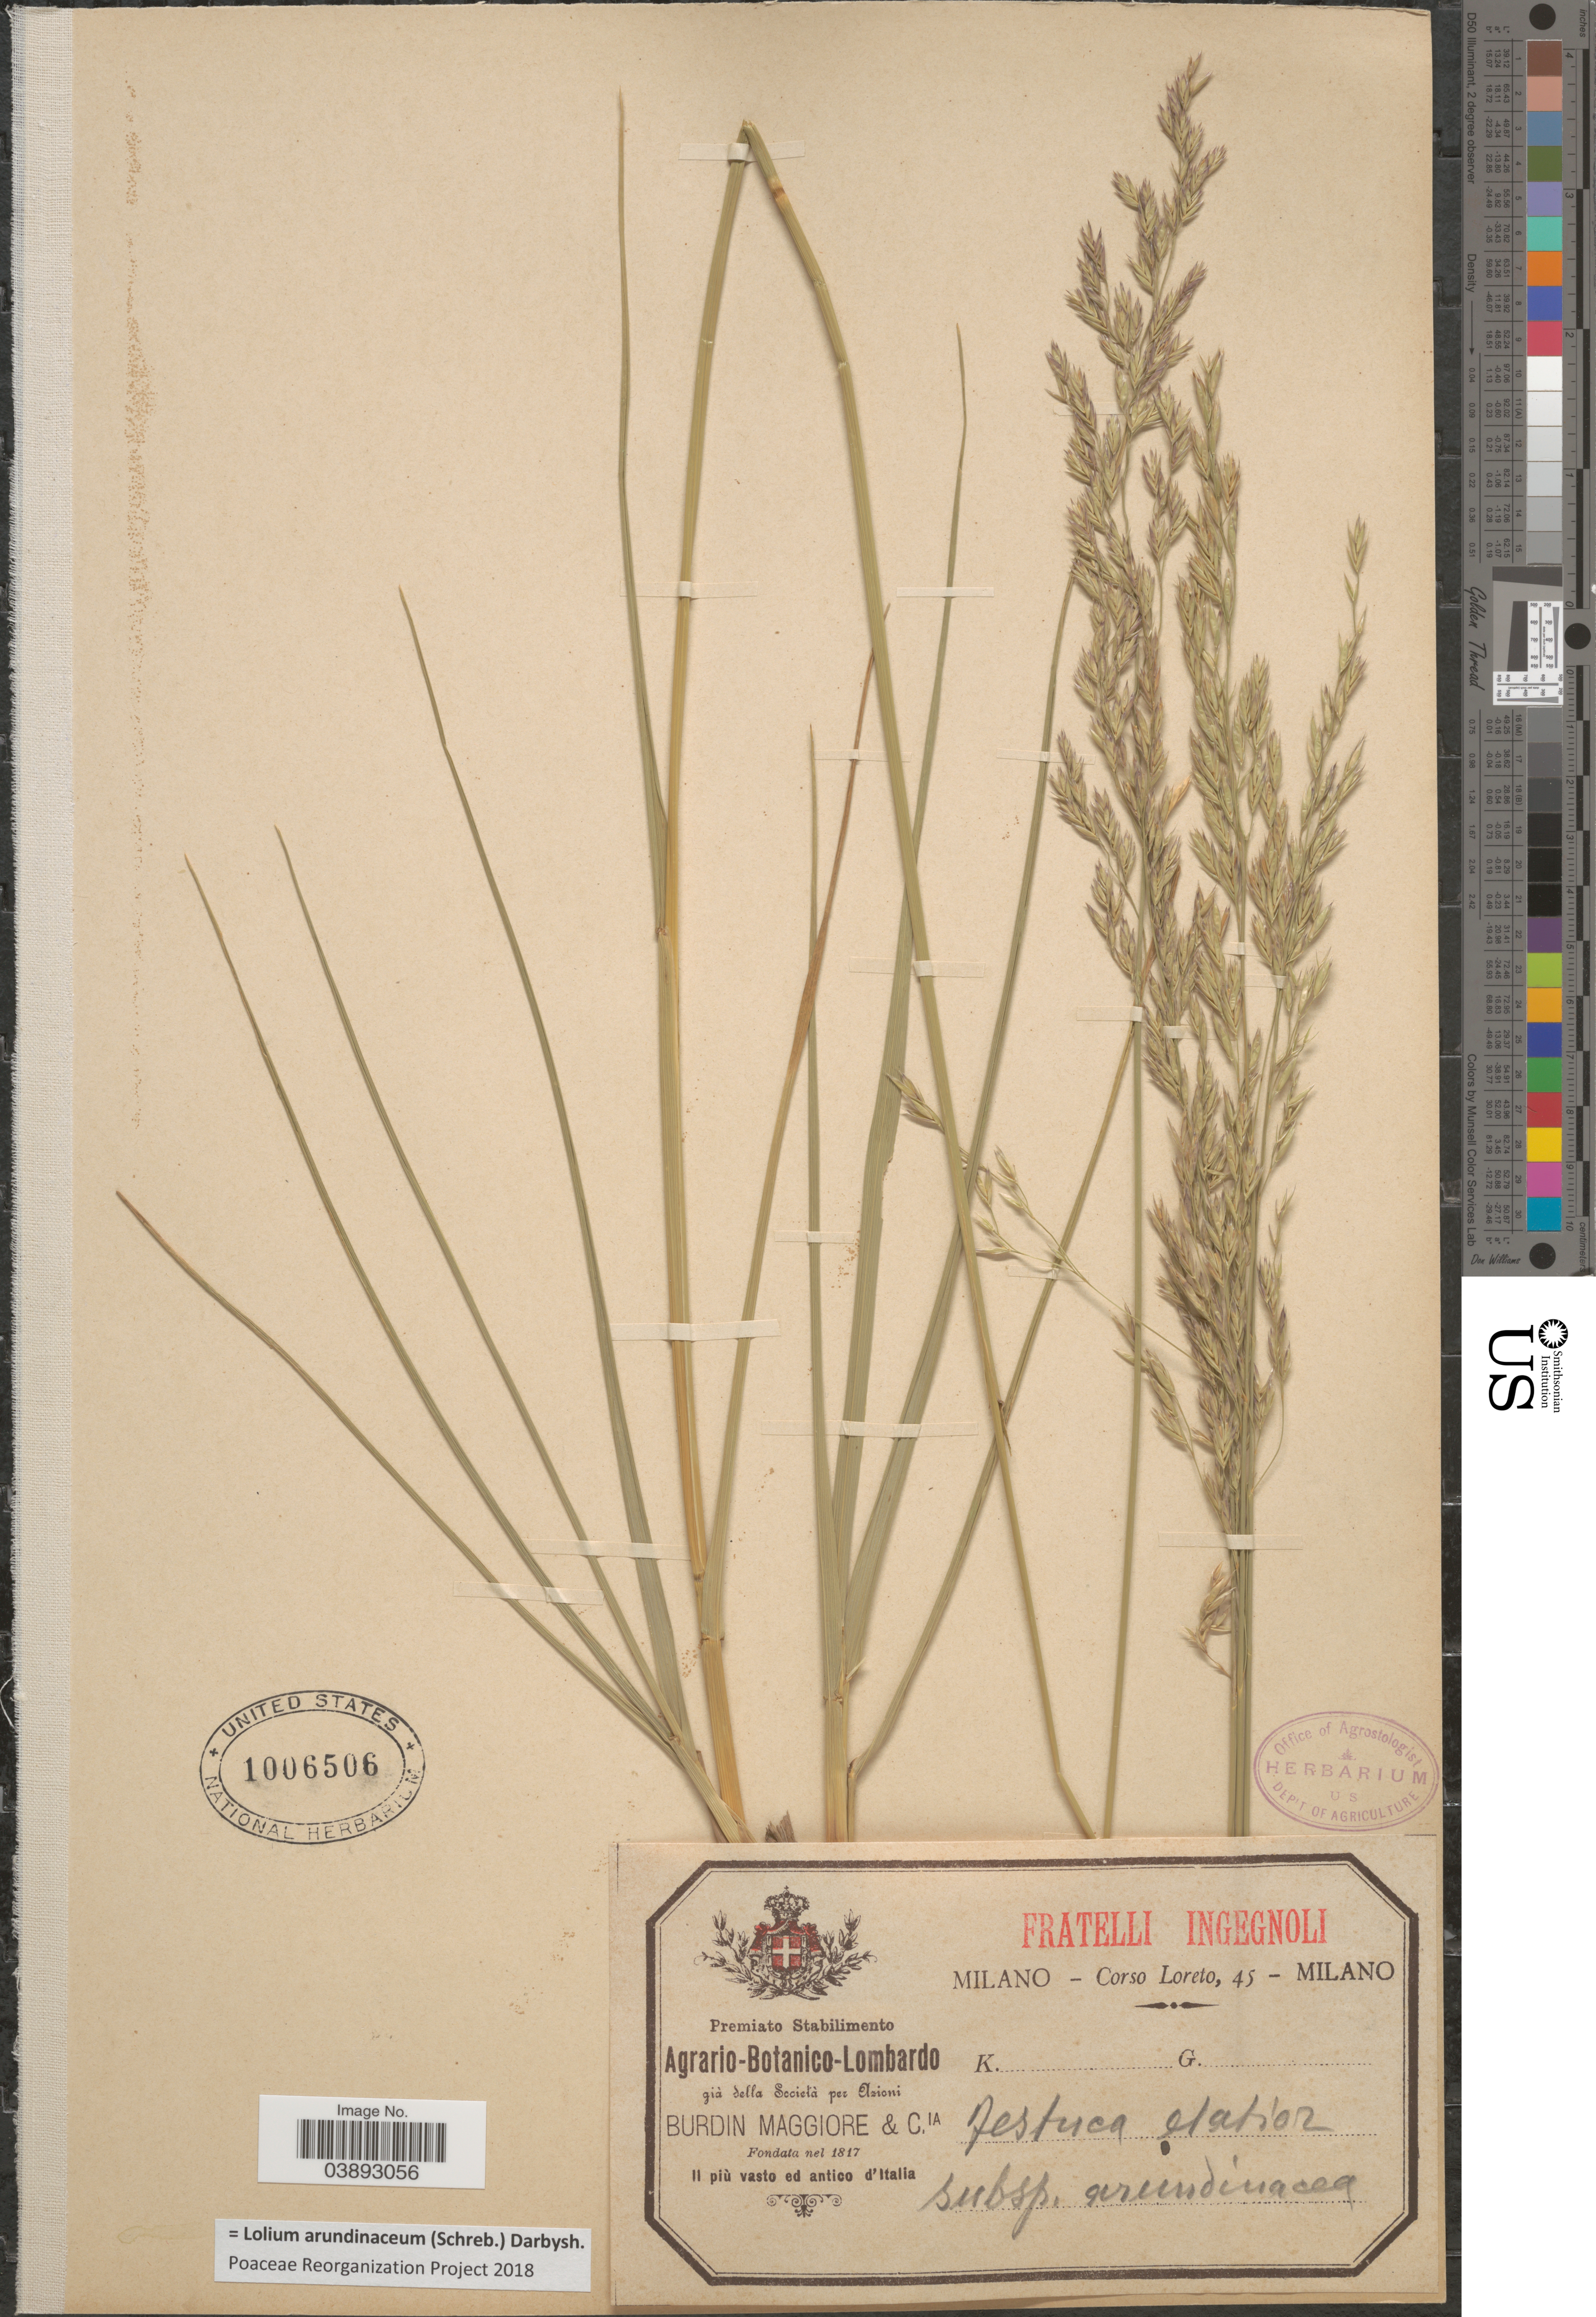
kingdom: Plantae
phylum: Tracheophyta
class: Liliopsida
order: Poales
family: Poaceae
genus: Lolium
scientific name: Lolium arundinaceum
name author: (Schreb.) Darbysh.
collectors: Loreto, C.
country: Italy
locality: Milano.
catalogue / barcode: US 1006506